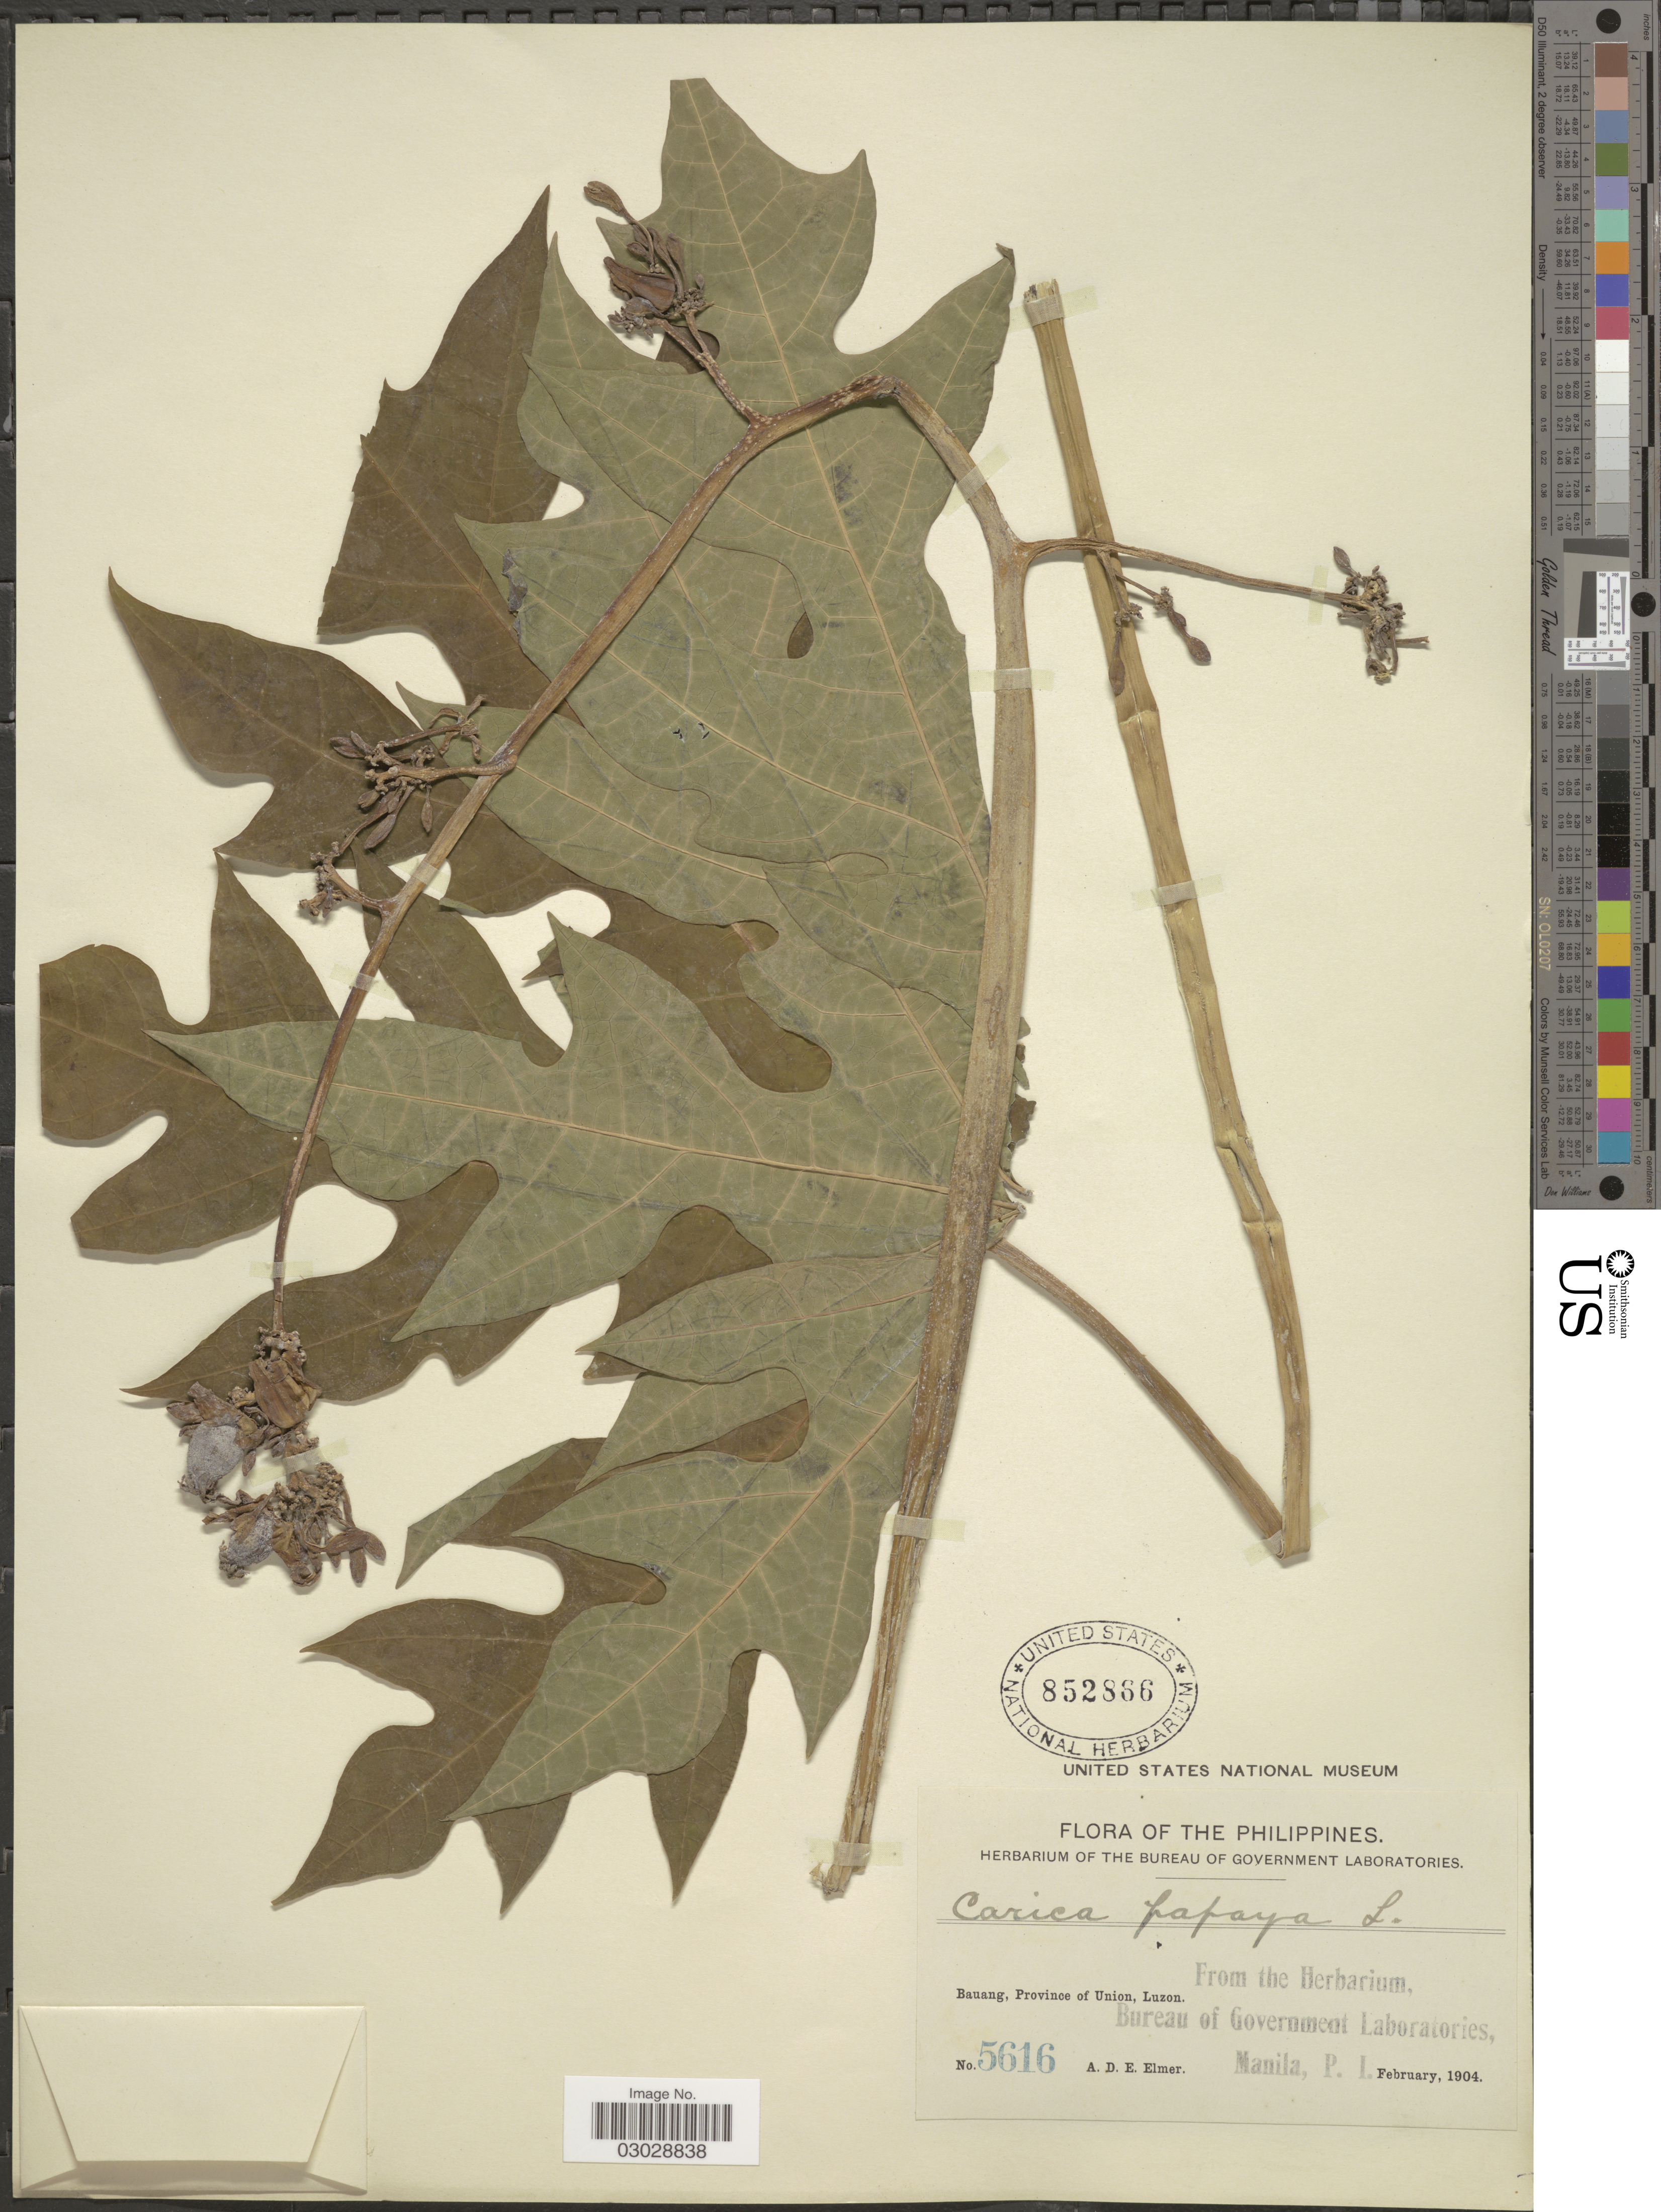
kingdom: Plantae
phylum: Tracheophyta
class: Magnoliopsida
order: Brassicales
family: Caricaceae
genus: Carica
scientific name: Carica papaya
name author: L.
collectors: A. D. E. Elmer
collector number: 5616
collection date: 1904-02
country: Philippines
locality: Bauang, Province of Union, Luzon.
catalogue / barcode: US 852866